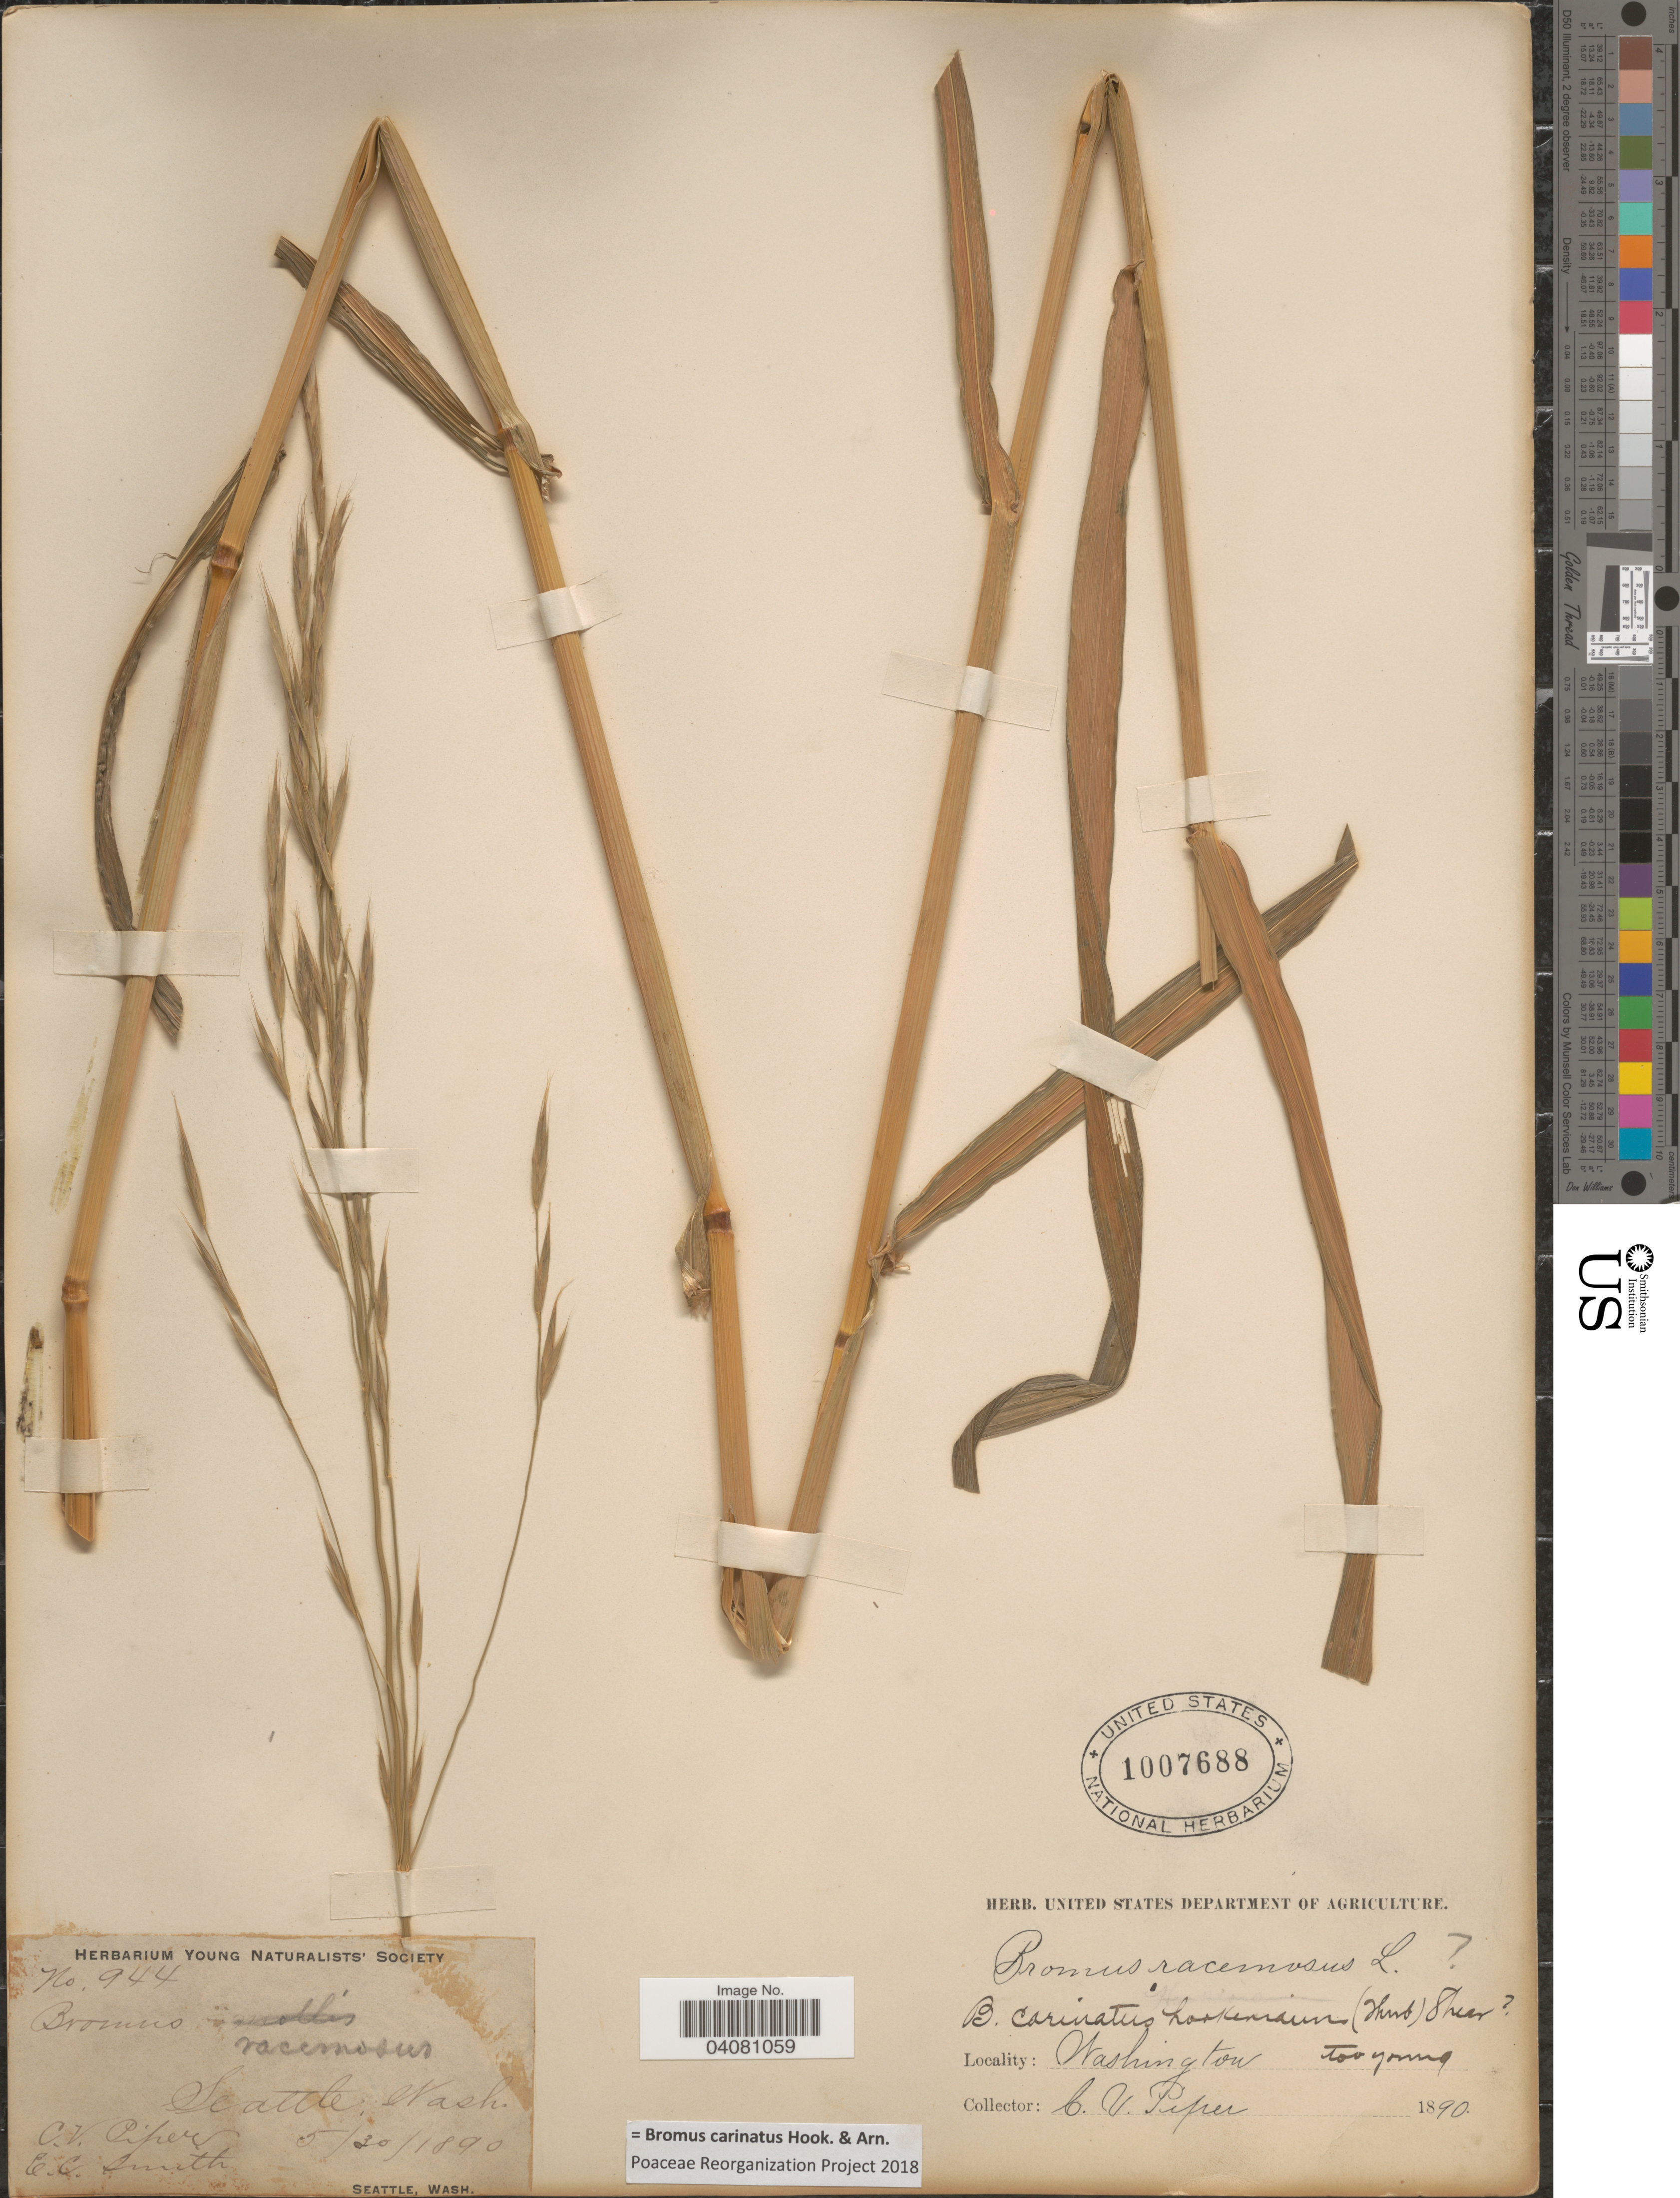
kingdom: Plantae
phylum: Tracheophyta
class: Liliopsida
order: Poales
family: Poaceae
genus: Bromus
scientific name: Bromus carinatus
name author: Hook. & Arn.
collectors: C. V. Piper & C. G. Smith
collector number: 944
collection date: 1890-05-30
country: United States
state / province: Washington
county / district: King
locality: Seattle.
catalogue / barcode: US 1007688